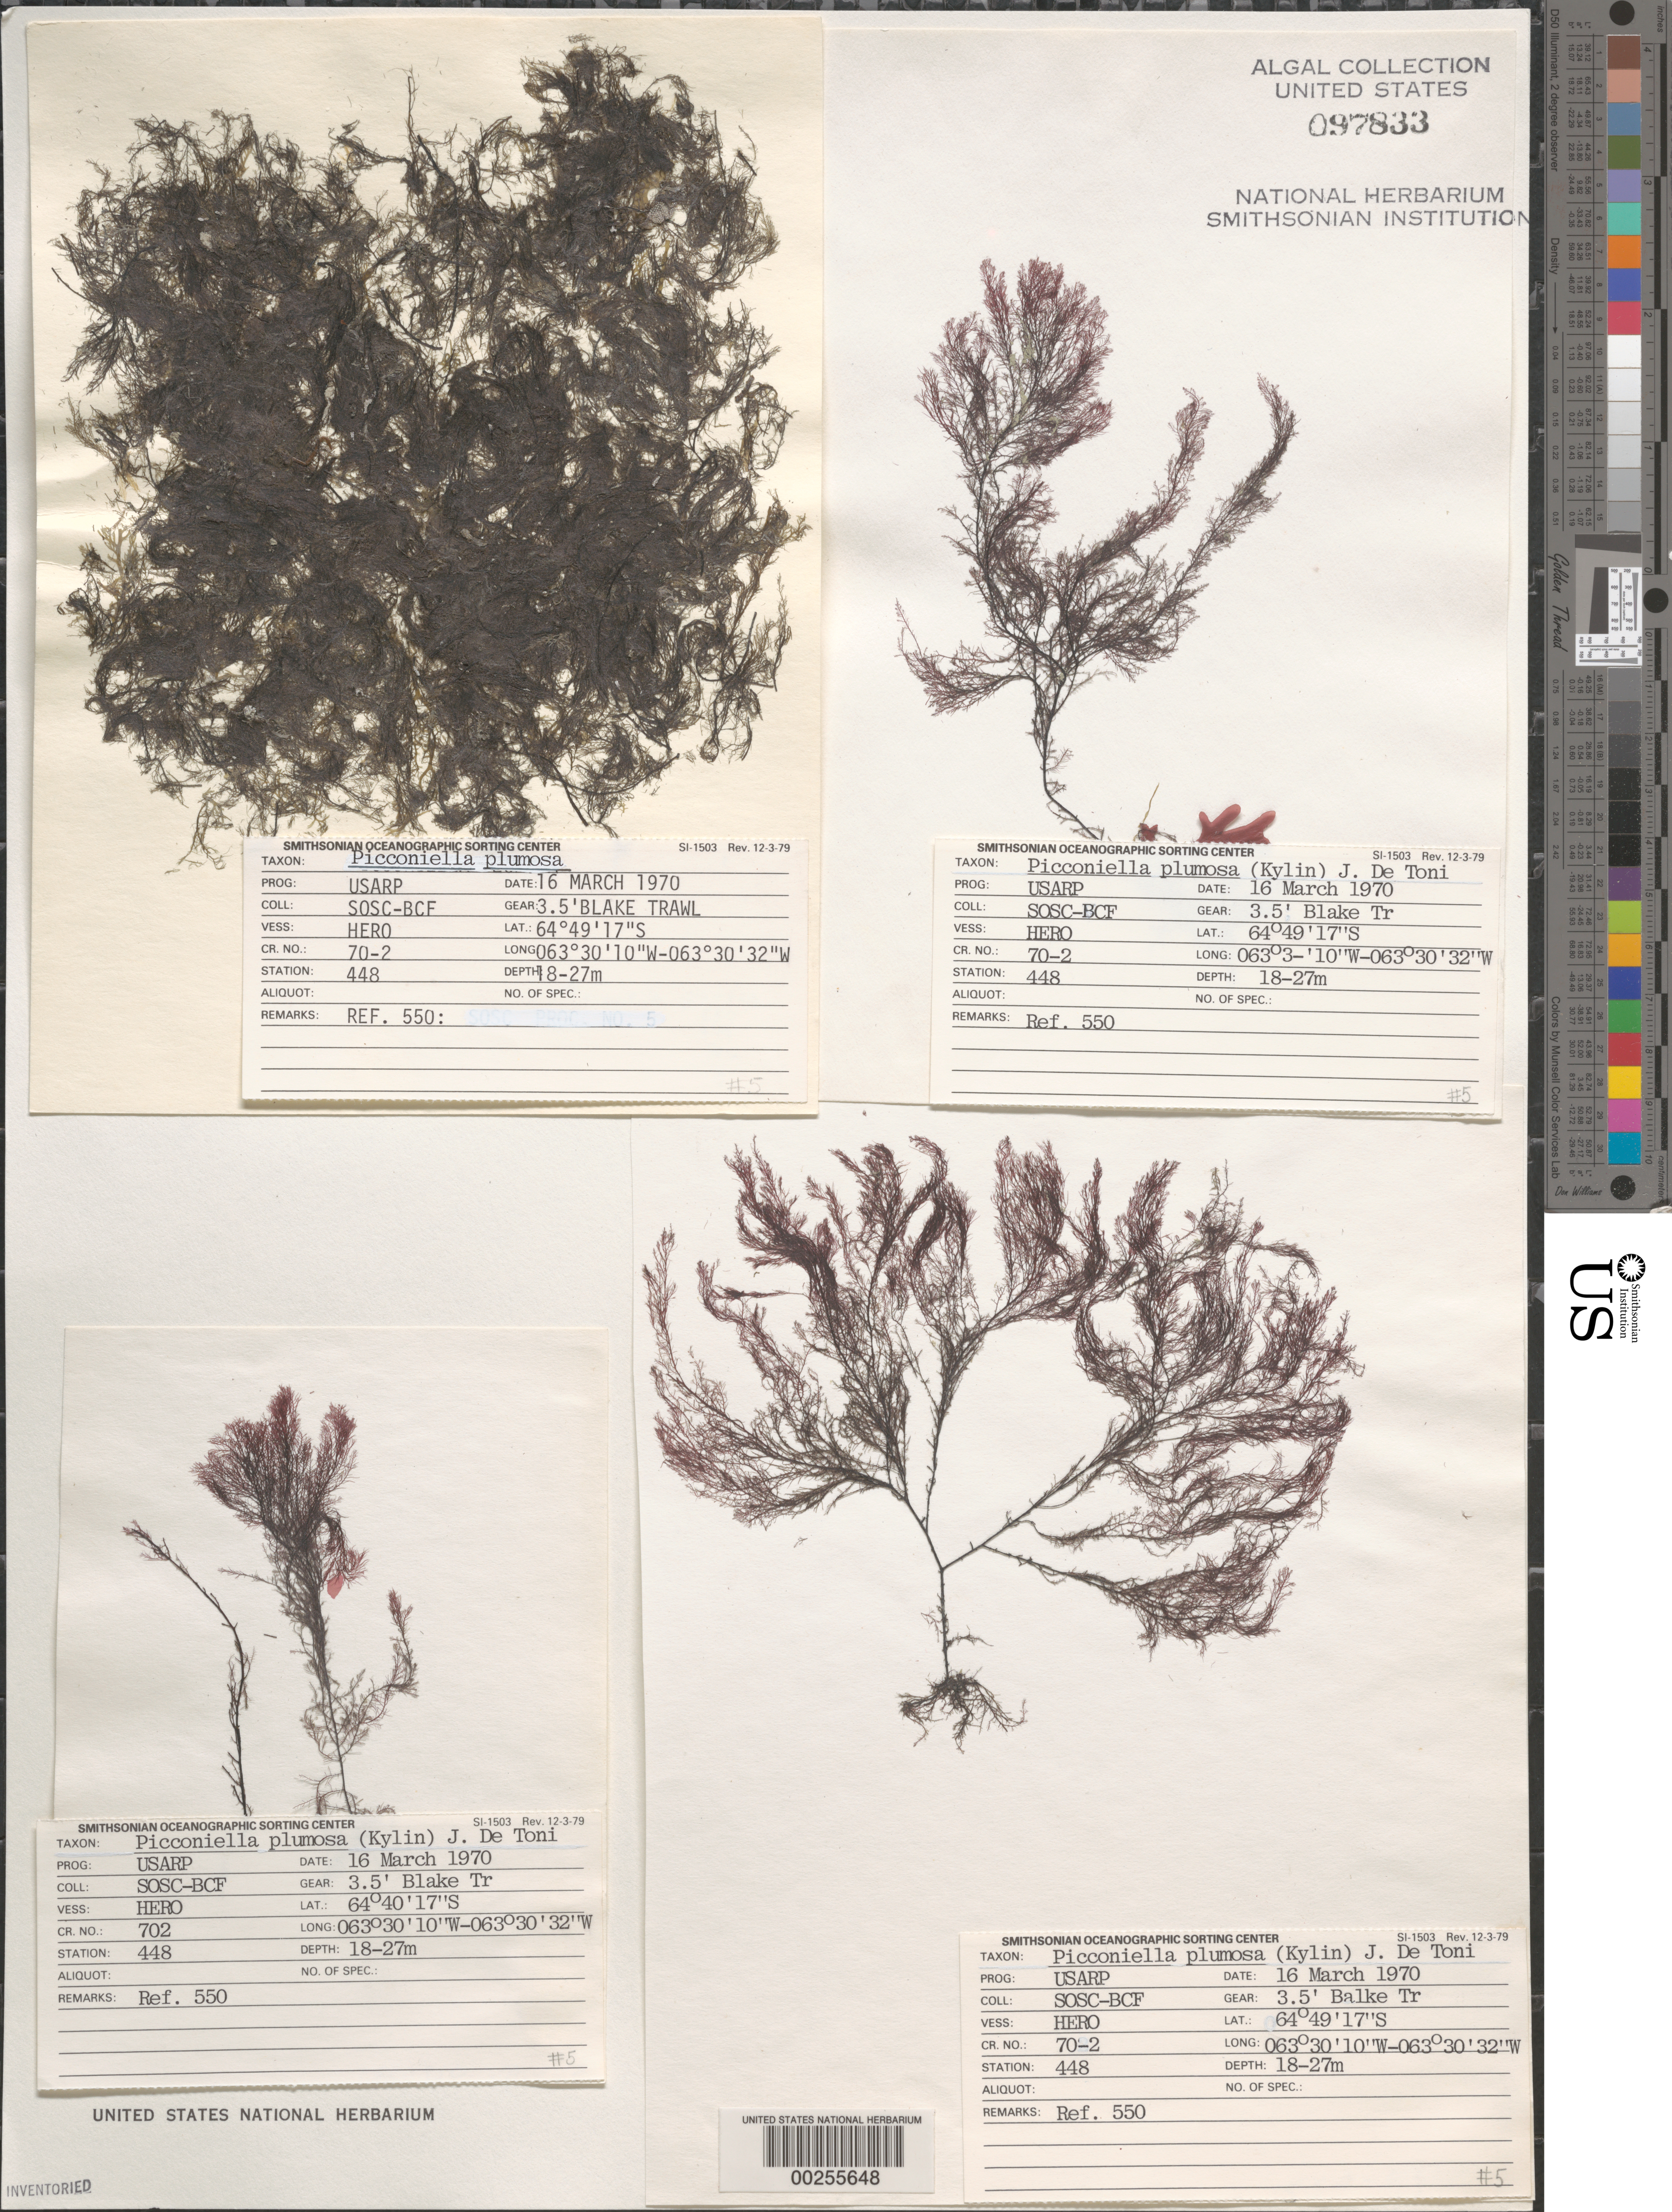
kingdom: Plantae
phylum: Rhodophyta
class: Florideophyceae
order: Ceramiales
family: Rhodomelaceae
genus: Picconiella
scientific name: Picconiella plumosa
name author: (Kylin) De Toni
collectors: SOSC-BCF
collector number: Station 448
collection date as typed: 16 Mar 1970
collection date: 1970-03-16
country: Antarctica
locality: Antarctic Peninsula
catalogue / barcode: US 97833